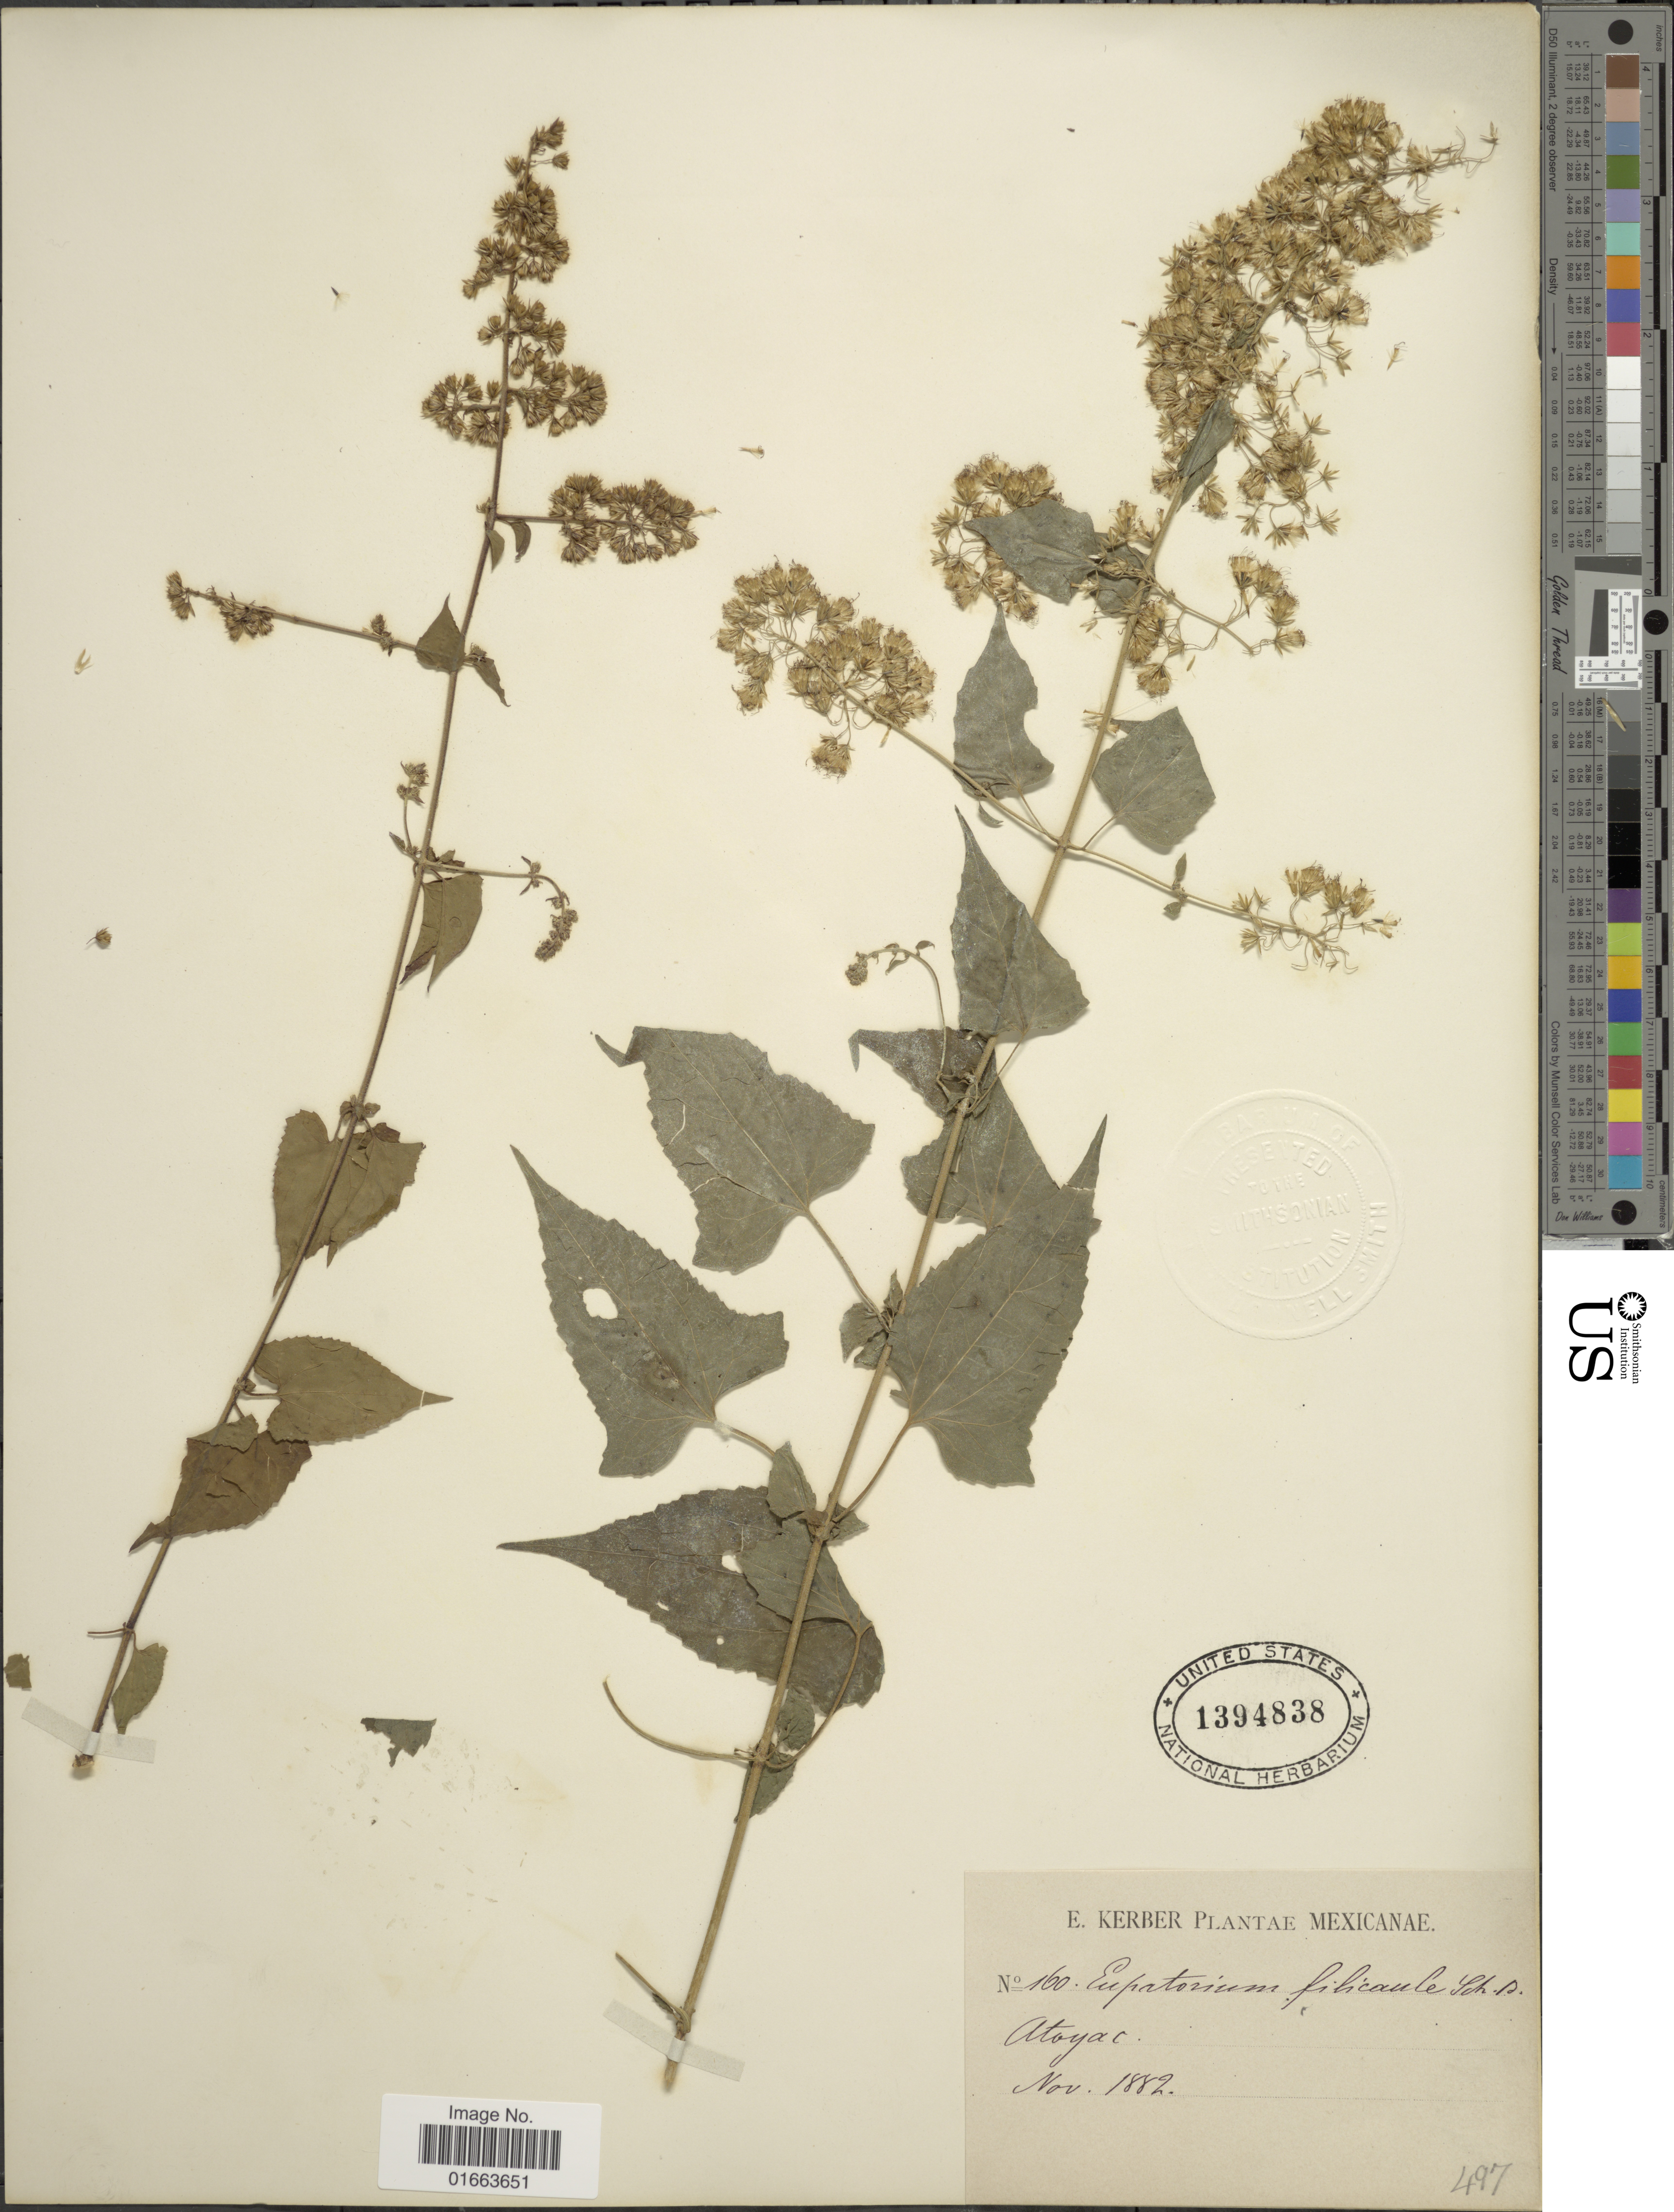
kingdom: Plantae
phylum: Tracheophyta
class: Magnoliopsida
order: Asterales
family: Asteraceae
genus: Koanophyllon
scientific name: Koanophyllon solidaginoides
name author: (Kunth) R.M. King & H. Rob.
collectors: E. Kerber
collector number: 160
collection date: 1882-11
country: Mexico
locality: Atoyac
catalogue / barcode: US 1394838